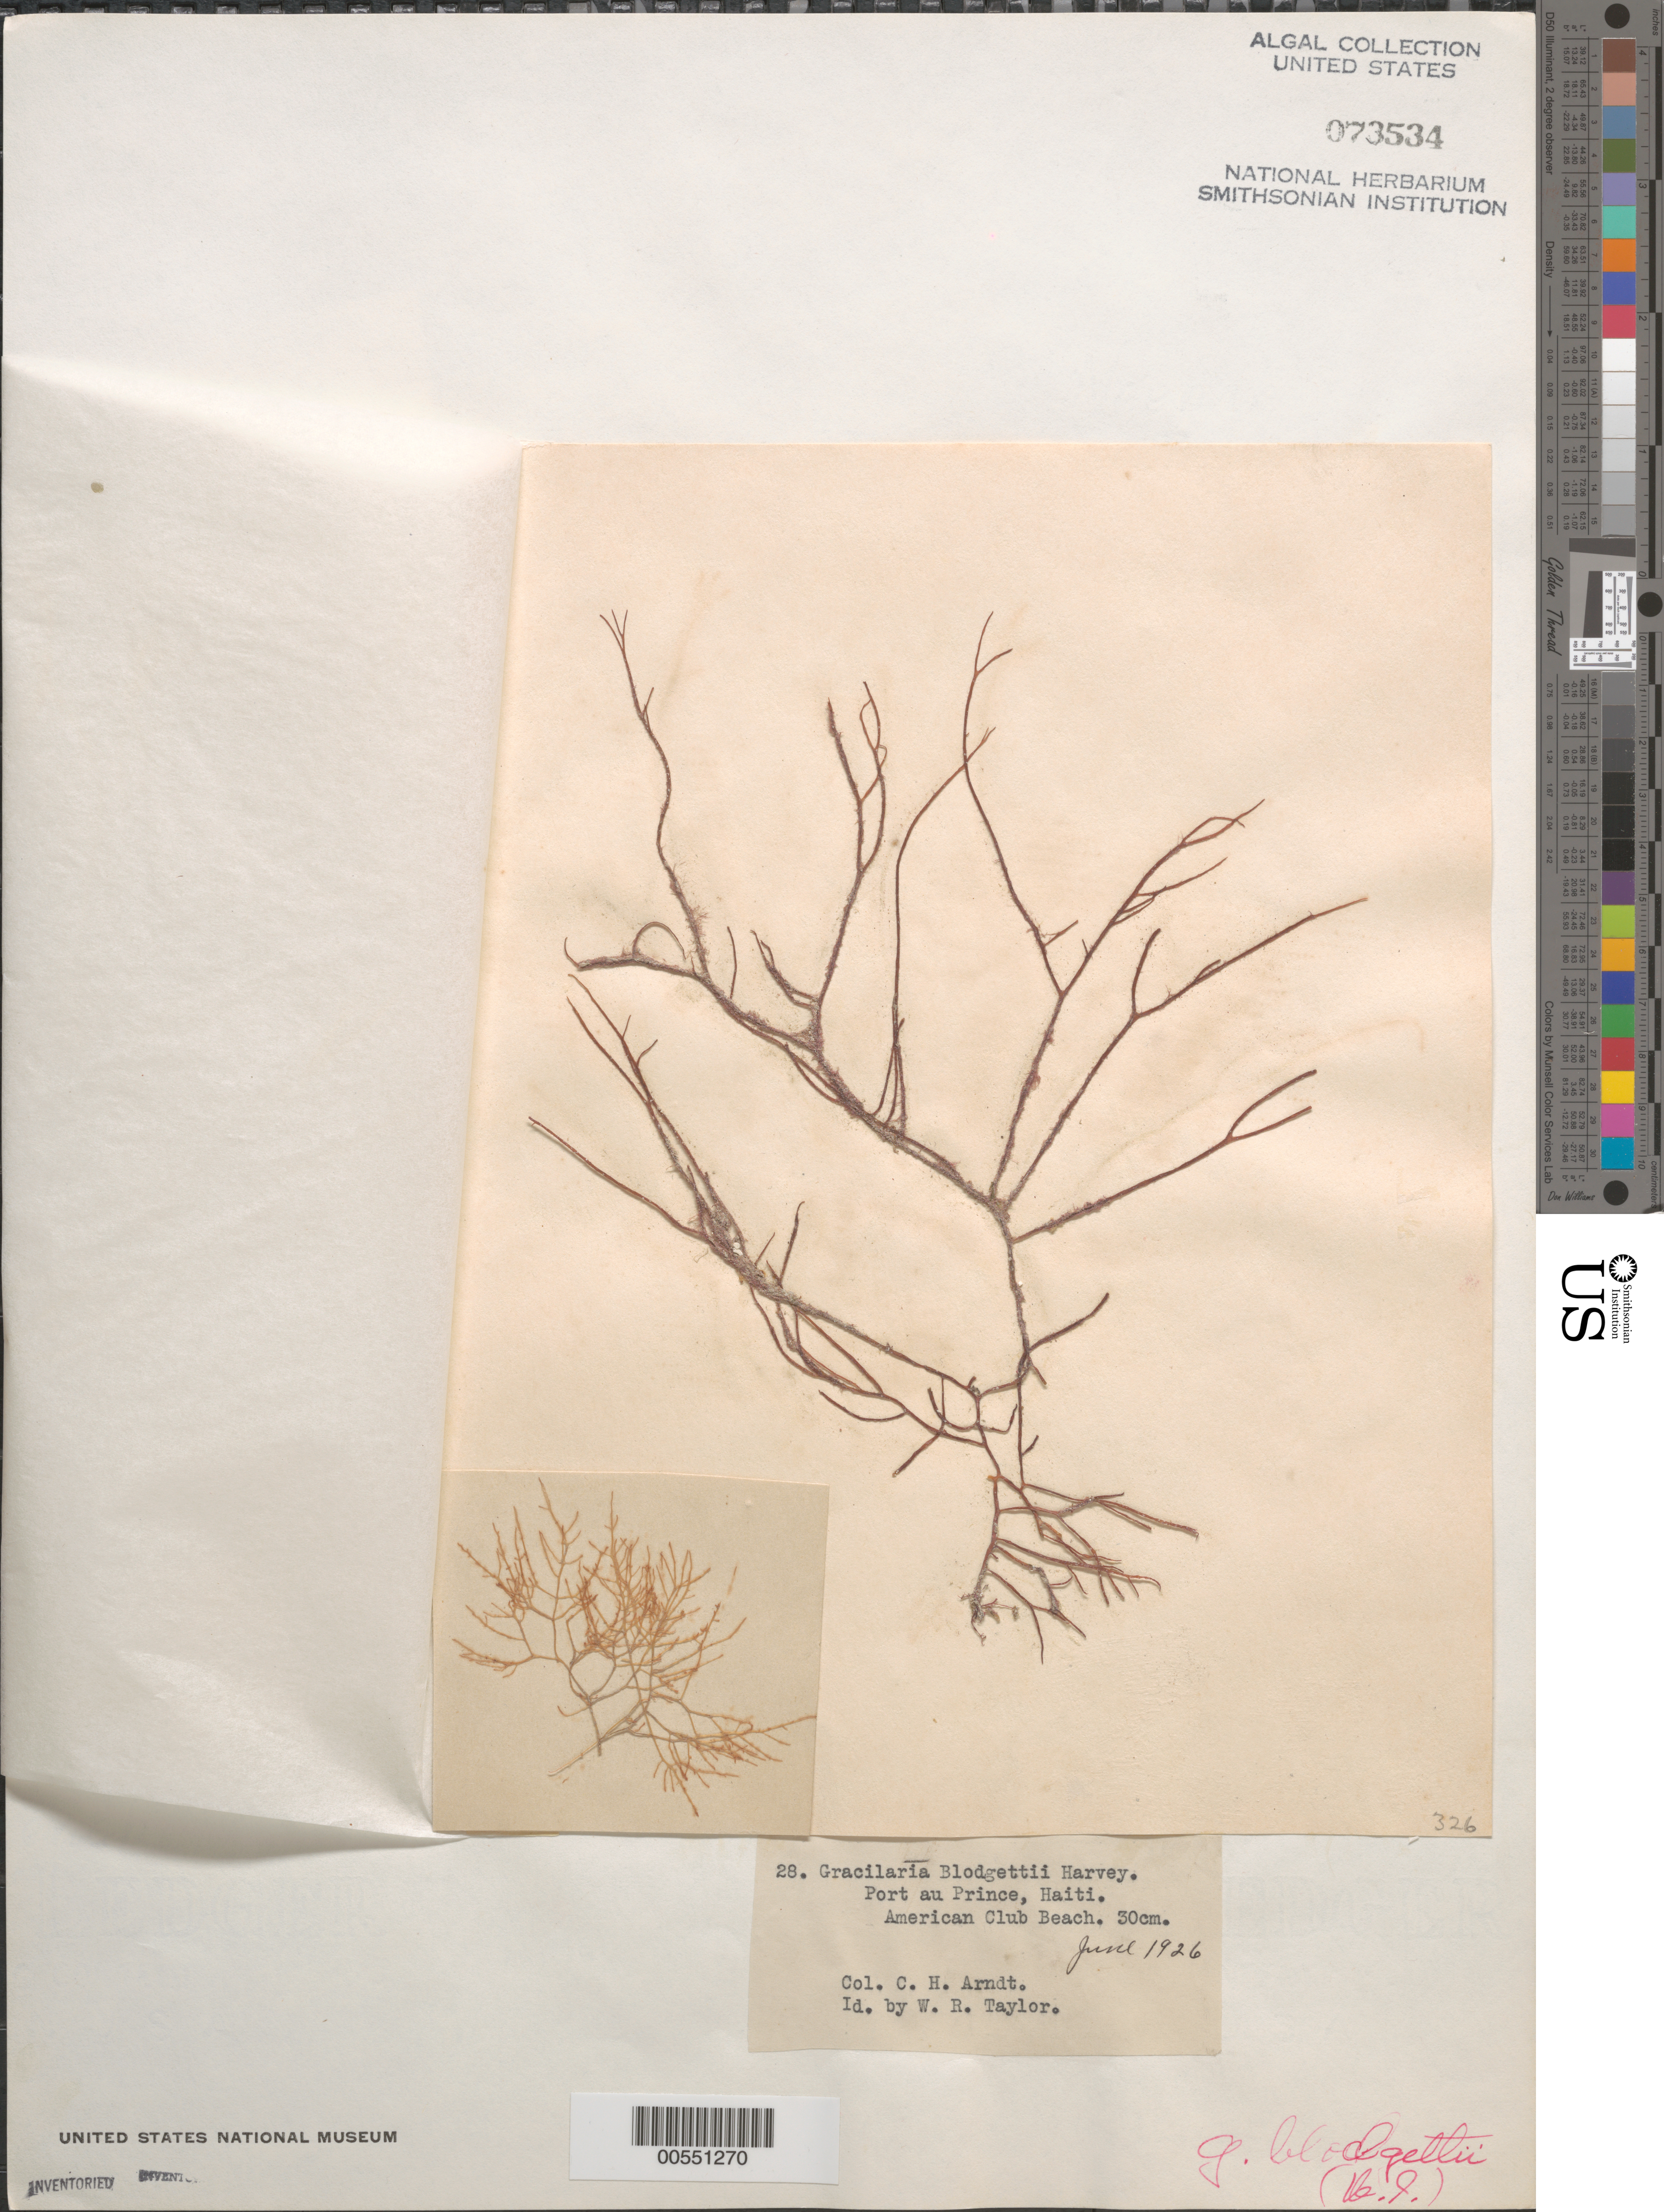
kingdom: Plantae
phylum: Rhodophyta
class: Florideophyceae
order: Gracilariales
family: Gracilariaceae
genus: Gracilaria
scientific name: Gracilaria blodgettii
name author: Harv.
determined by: Taylor, William R.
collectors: C. Arndt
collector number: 28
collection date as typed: Jun 1926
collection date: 1926-06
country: Haiti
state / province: Ouest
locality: American Club Beach, Port-au-Prince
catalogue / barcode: US 73534